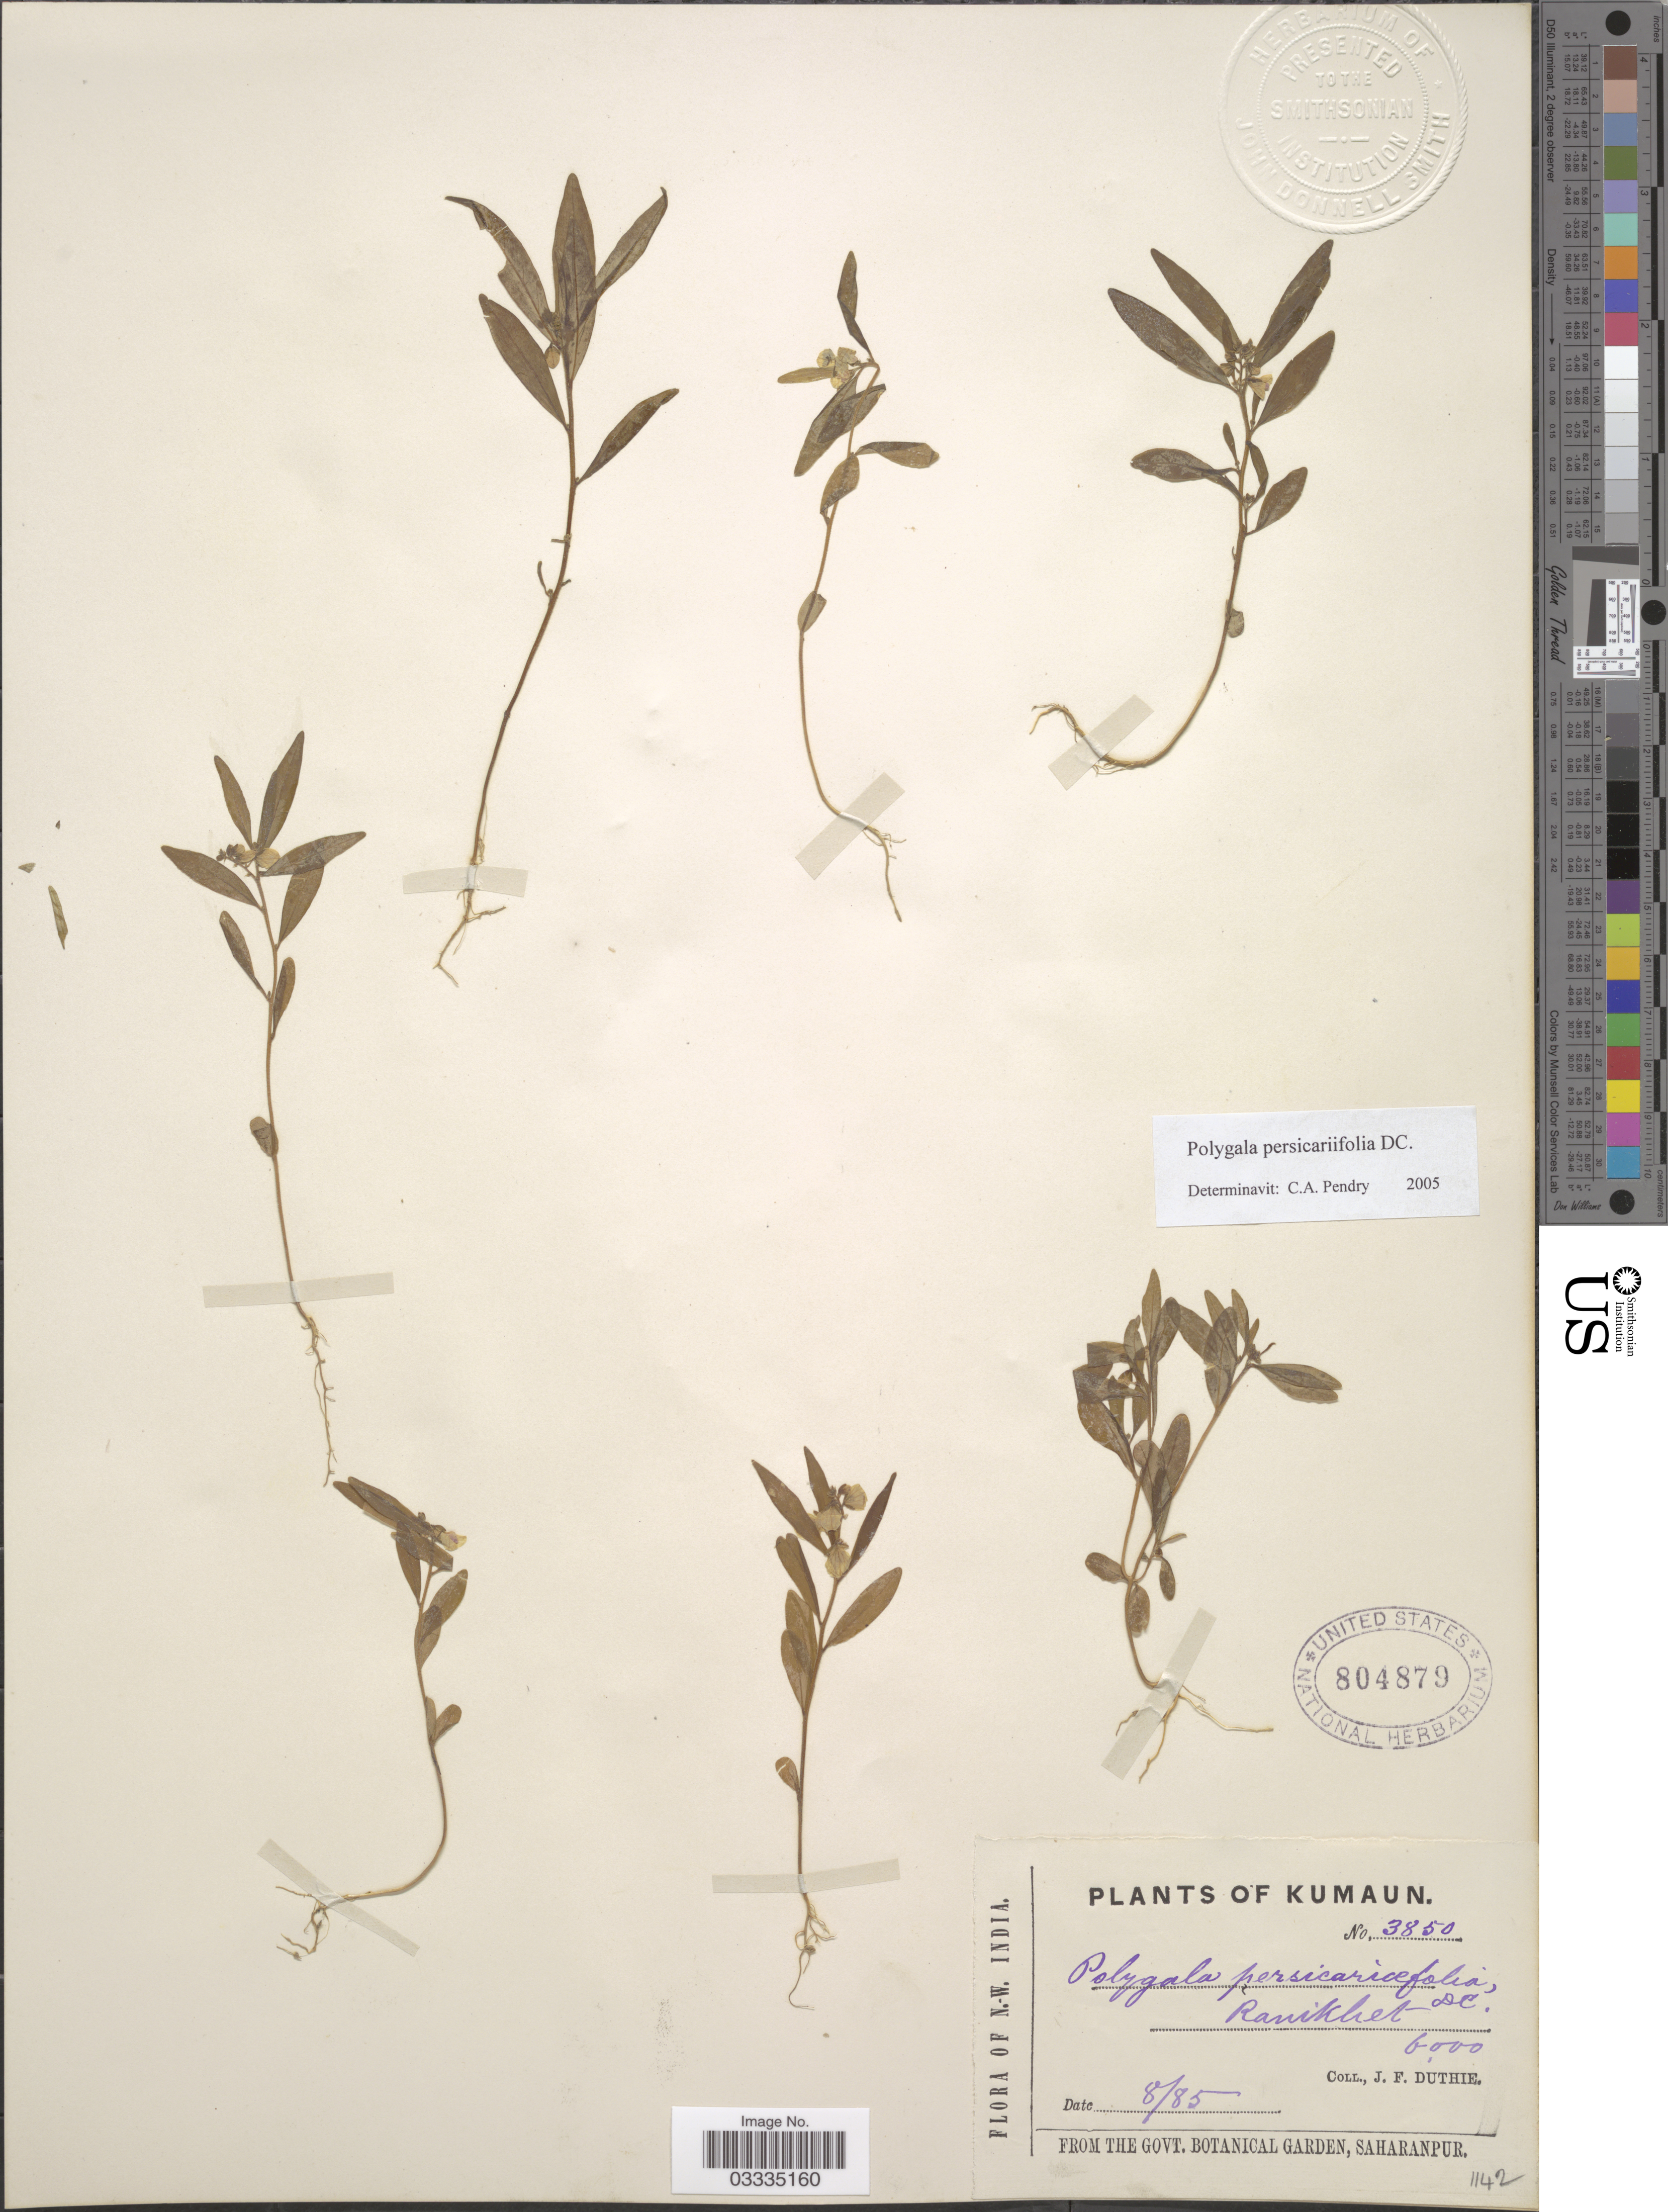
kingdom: Plantae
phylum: Tracheophyta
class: Magnoliopsida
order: Fabales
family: Polygalaceae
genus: Polygala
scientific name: Polygala persicariifolia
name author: DC.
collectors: J. F. Duthie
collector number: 3850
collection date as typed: Transcribed d/m/y: /8/85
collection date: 1885-08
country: India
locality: N. W. India. Kumaun. Ranikhet.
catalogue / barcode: US 804879